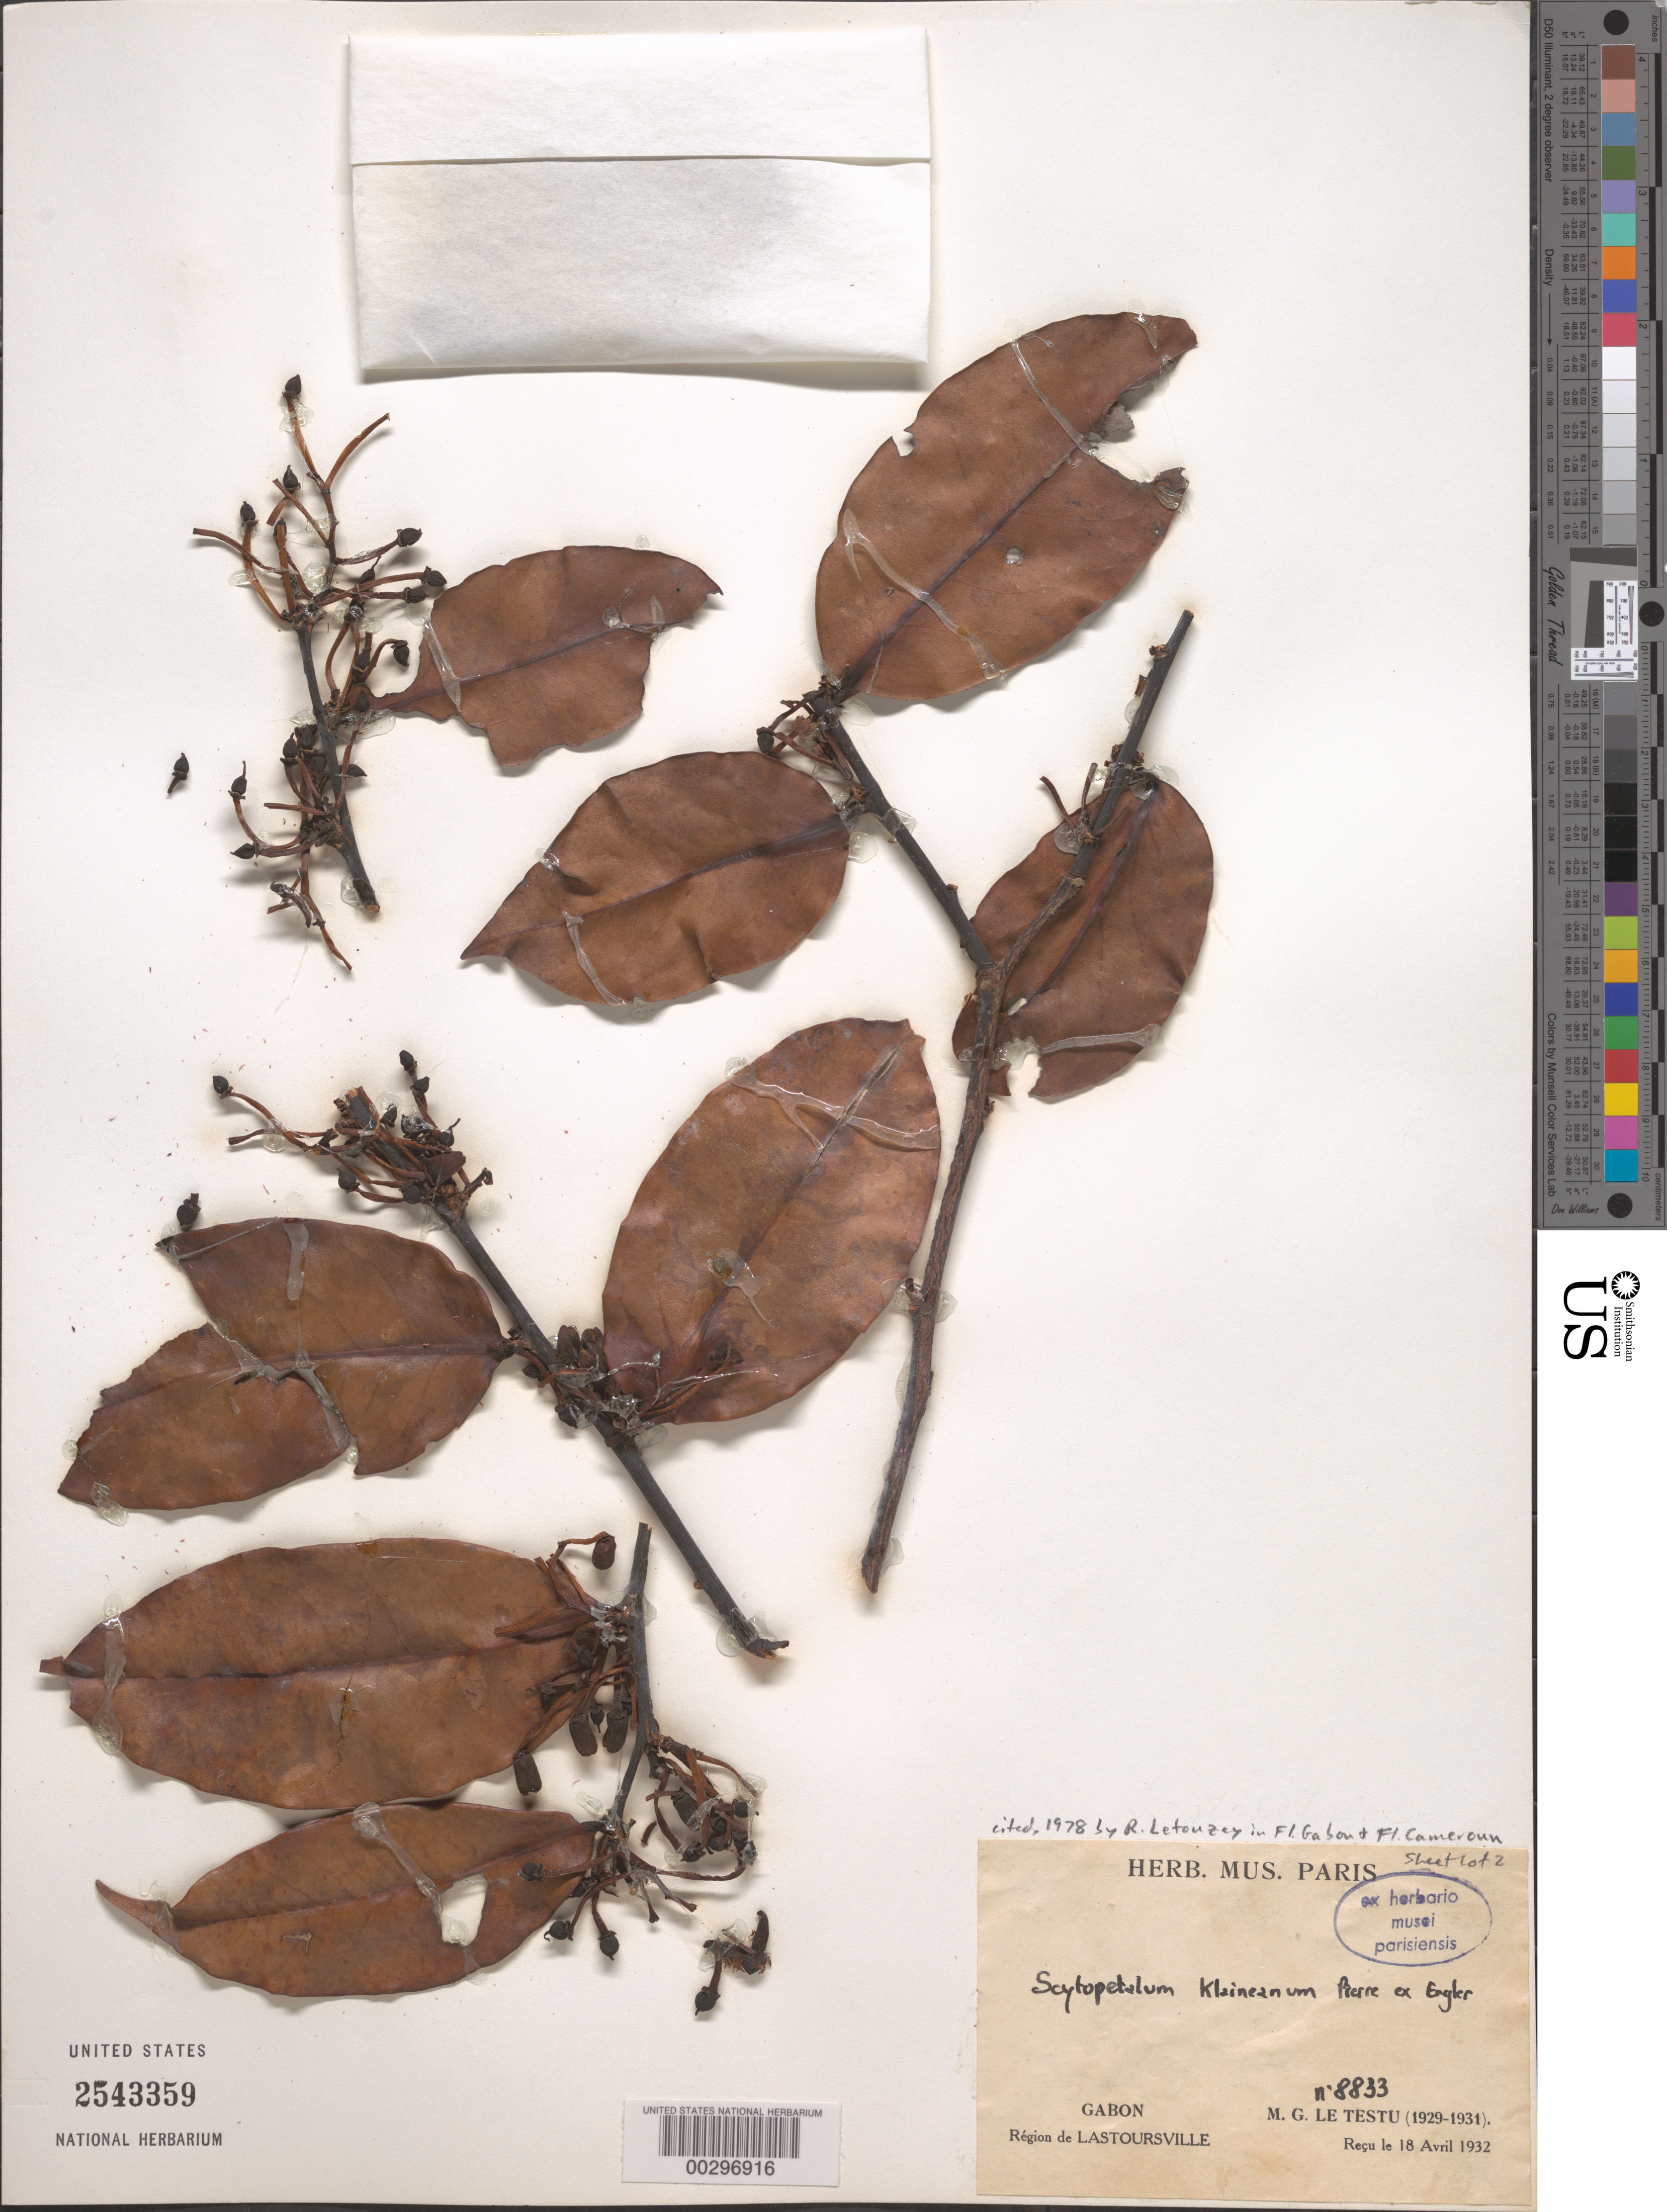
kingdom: Plantae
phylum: Tracheophyta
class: Magnoliopsida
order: Ericales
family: Lecythidaceae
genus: Scytopetalum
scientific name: Scytopetalum klaineanum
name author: Pierre ex Engl.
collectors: G. Le Testu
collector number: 8833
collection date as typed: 1929 to -- -- 1931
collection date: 1929/1931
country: Gabon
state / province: Ogooué-lolo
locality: Region du Lastoursville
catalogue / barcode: US 2543359